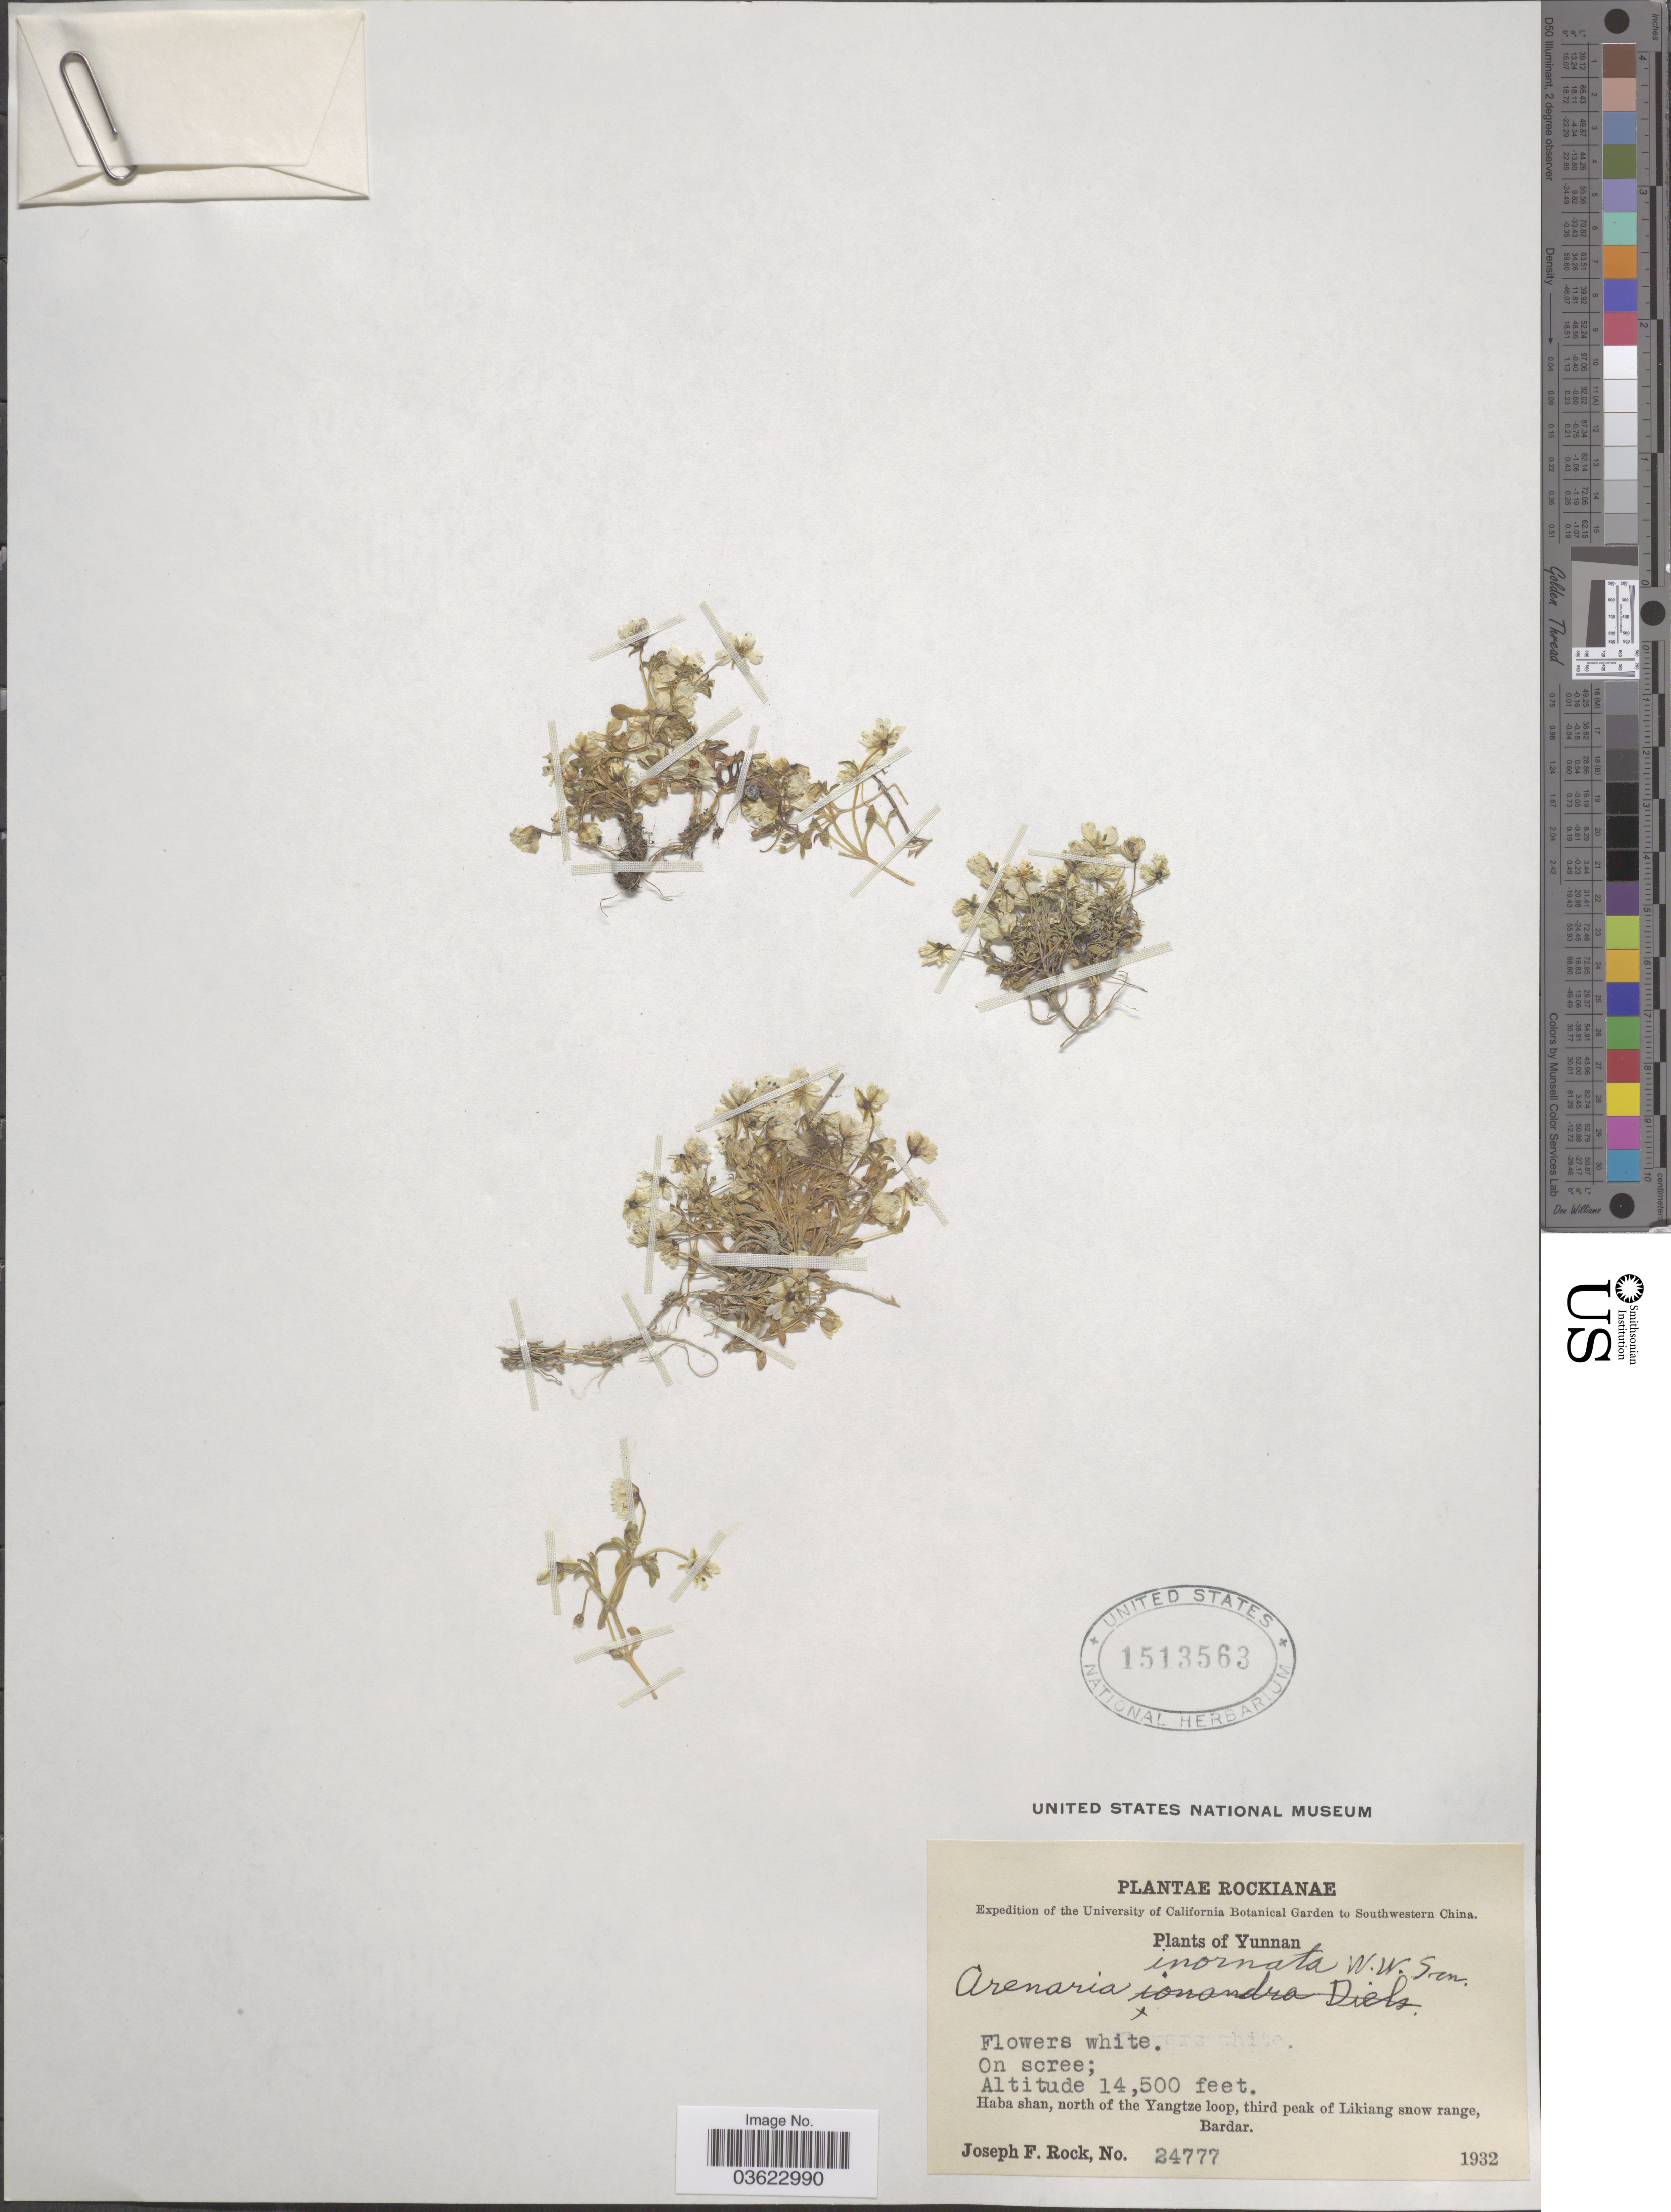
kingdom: Plantae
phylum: Tracheophyta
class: Magnoliopsida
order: Caryophyllales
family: Caryophyllaceae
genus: Odontostemma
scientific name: Odontostemma inornatum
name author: (W.W. Sm.) Rabeler & W.L. Wagner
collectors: J. F. Rock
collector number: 24777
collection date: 1932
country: China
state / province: Yunnan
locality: Southwestern China. Haba shan, north of the Yangtze loop, third peak of Likiang snow range, Bardar.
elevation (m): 4420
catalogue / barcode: US 1513563